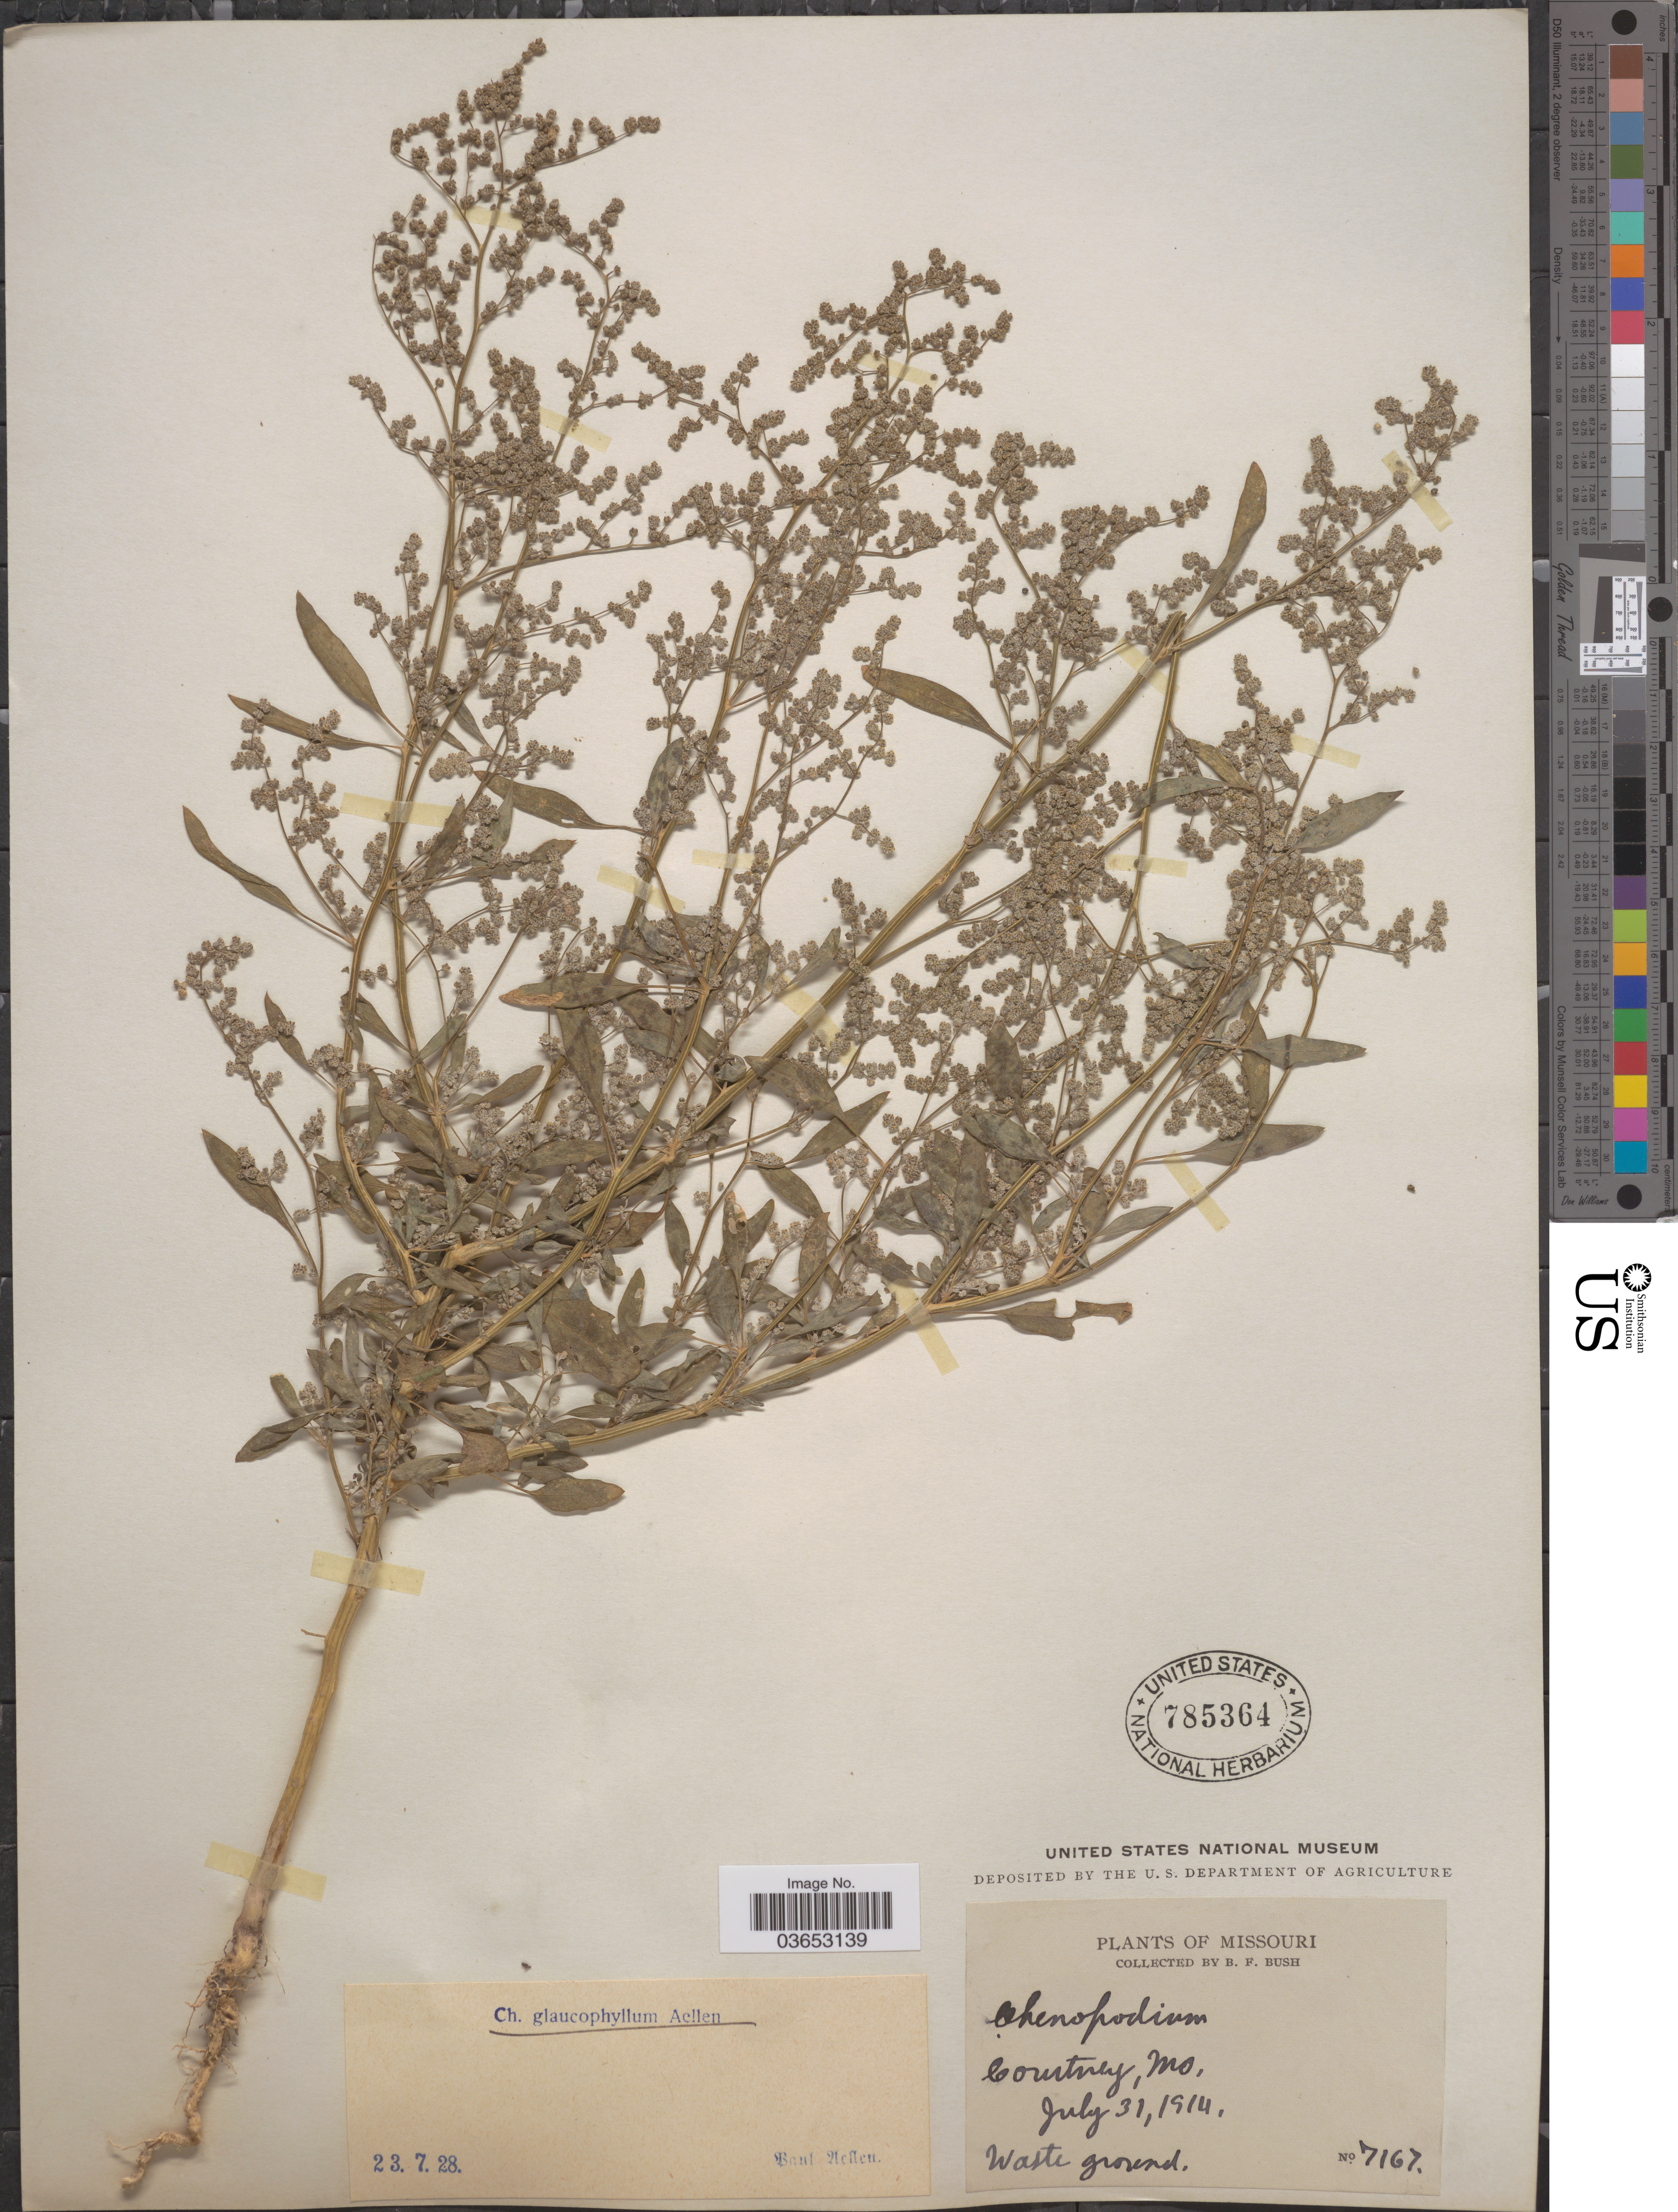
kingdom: Plantae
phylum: Tracheophyta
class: Magnoliopsida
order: Caryophyllales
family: Amaranthaceae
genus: Chenopodium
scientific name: Chenopodium glaucophyllum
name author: Aellen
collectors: B. F. Bush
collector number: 7167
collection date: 1914-07-31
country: United States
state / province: Missouri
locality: Courtney.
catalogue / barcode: US 785364